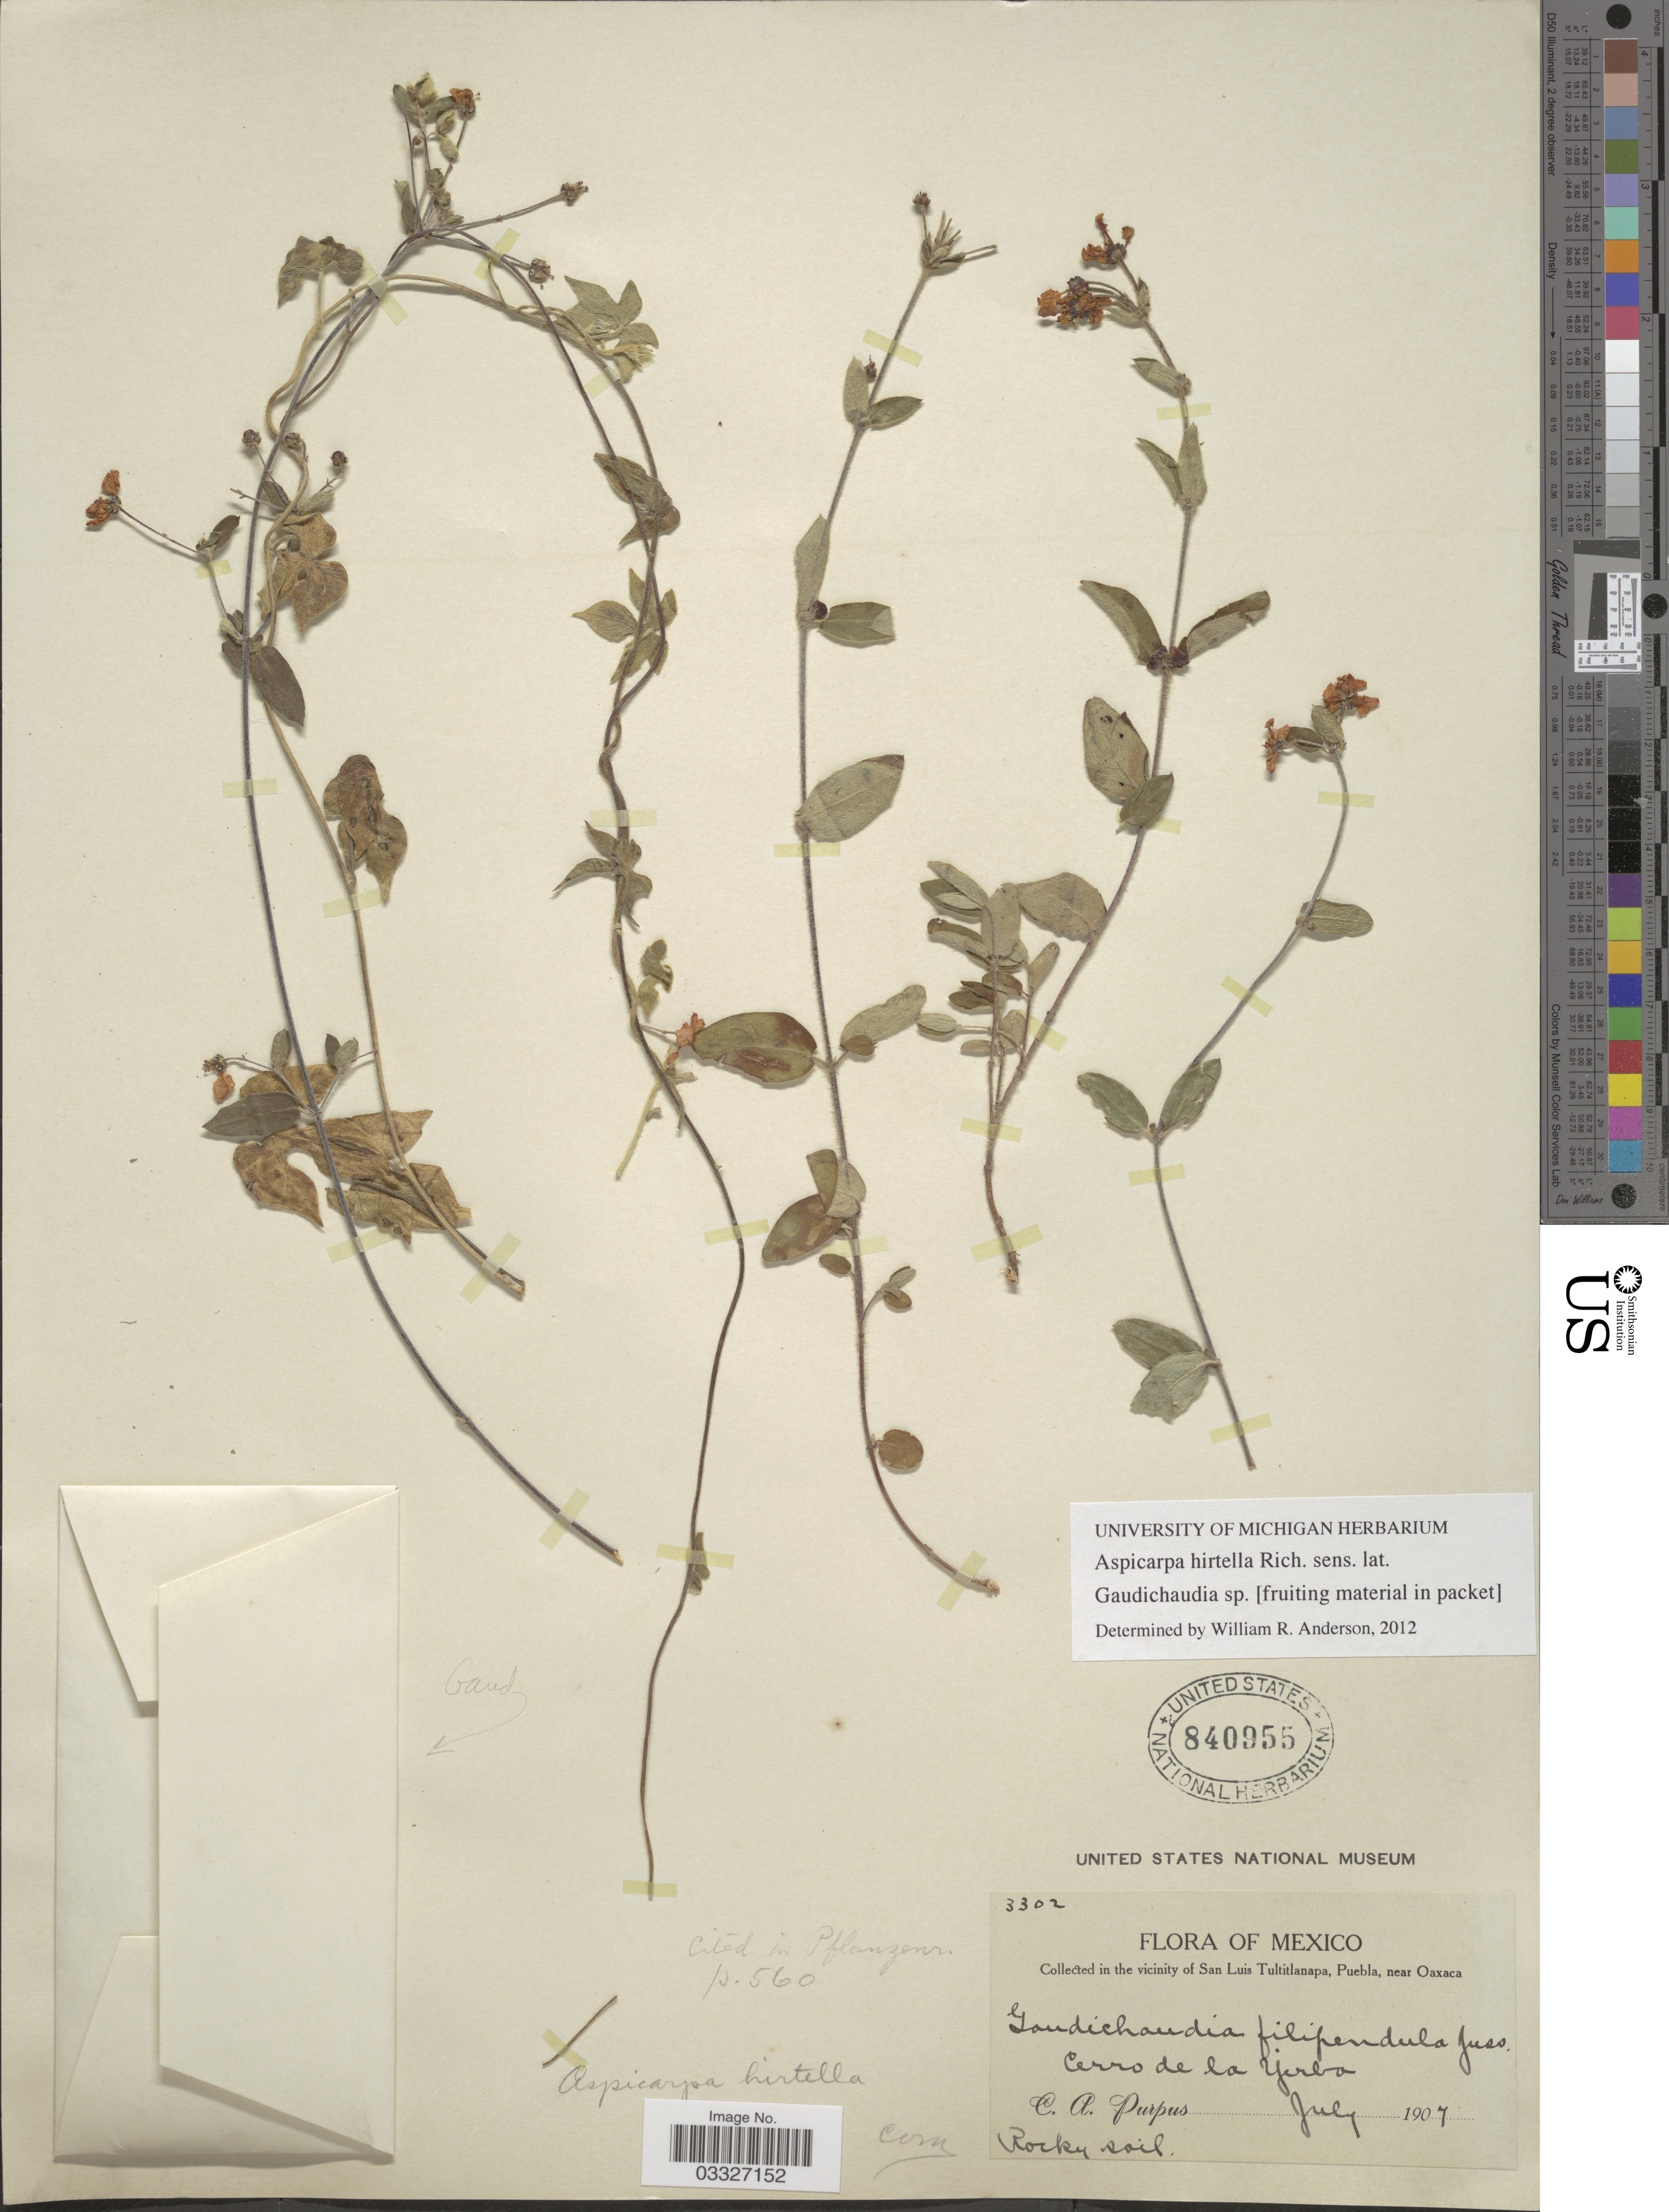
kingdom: Plantae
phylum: Tracheophyta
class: Magnoliopsida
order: Malpighiales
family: Malpighiaceae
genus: Aspicarpa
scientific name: Aspicarpa hirtella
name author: Rich.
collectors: C. A. Purpus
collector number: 3302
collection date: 1907-07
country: Mexico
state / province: Puebla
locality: In the vicinity of San Luis Tultitlanapa, Puebla, near Oaxaca. Cerro de la Yerba.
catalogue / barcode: US 840955